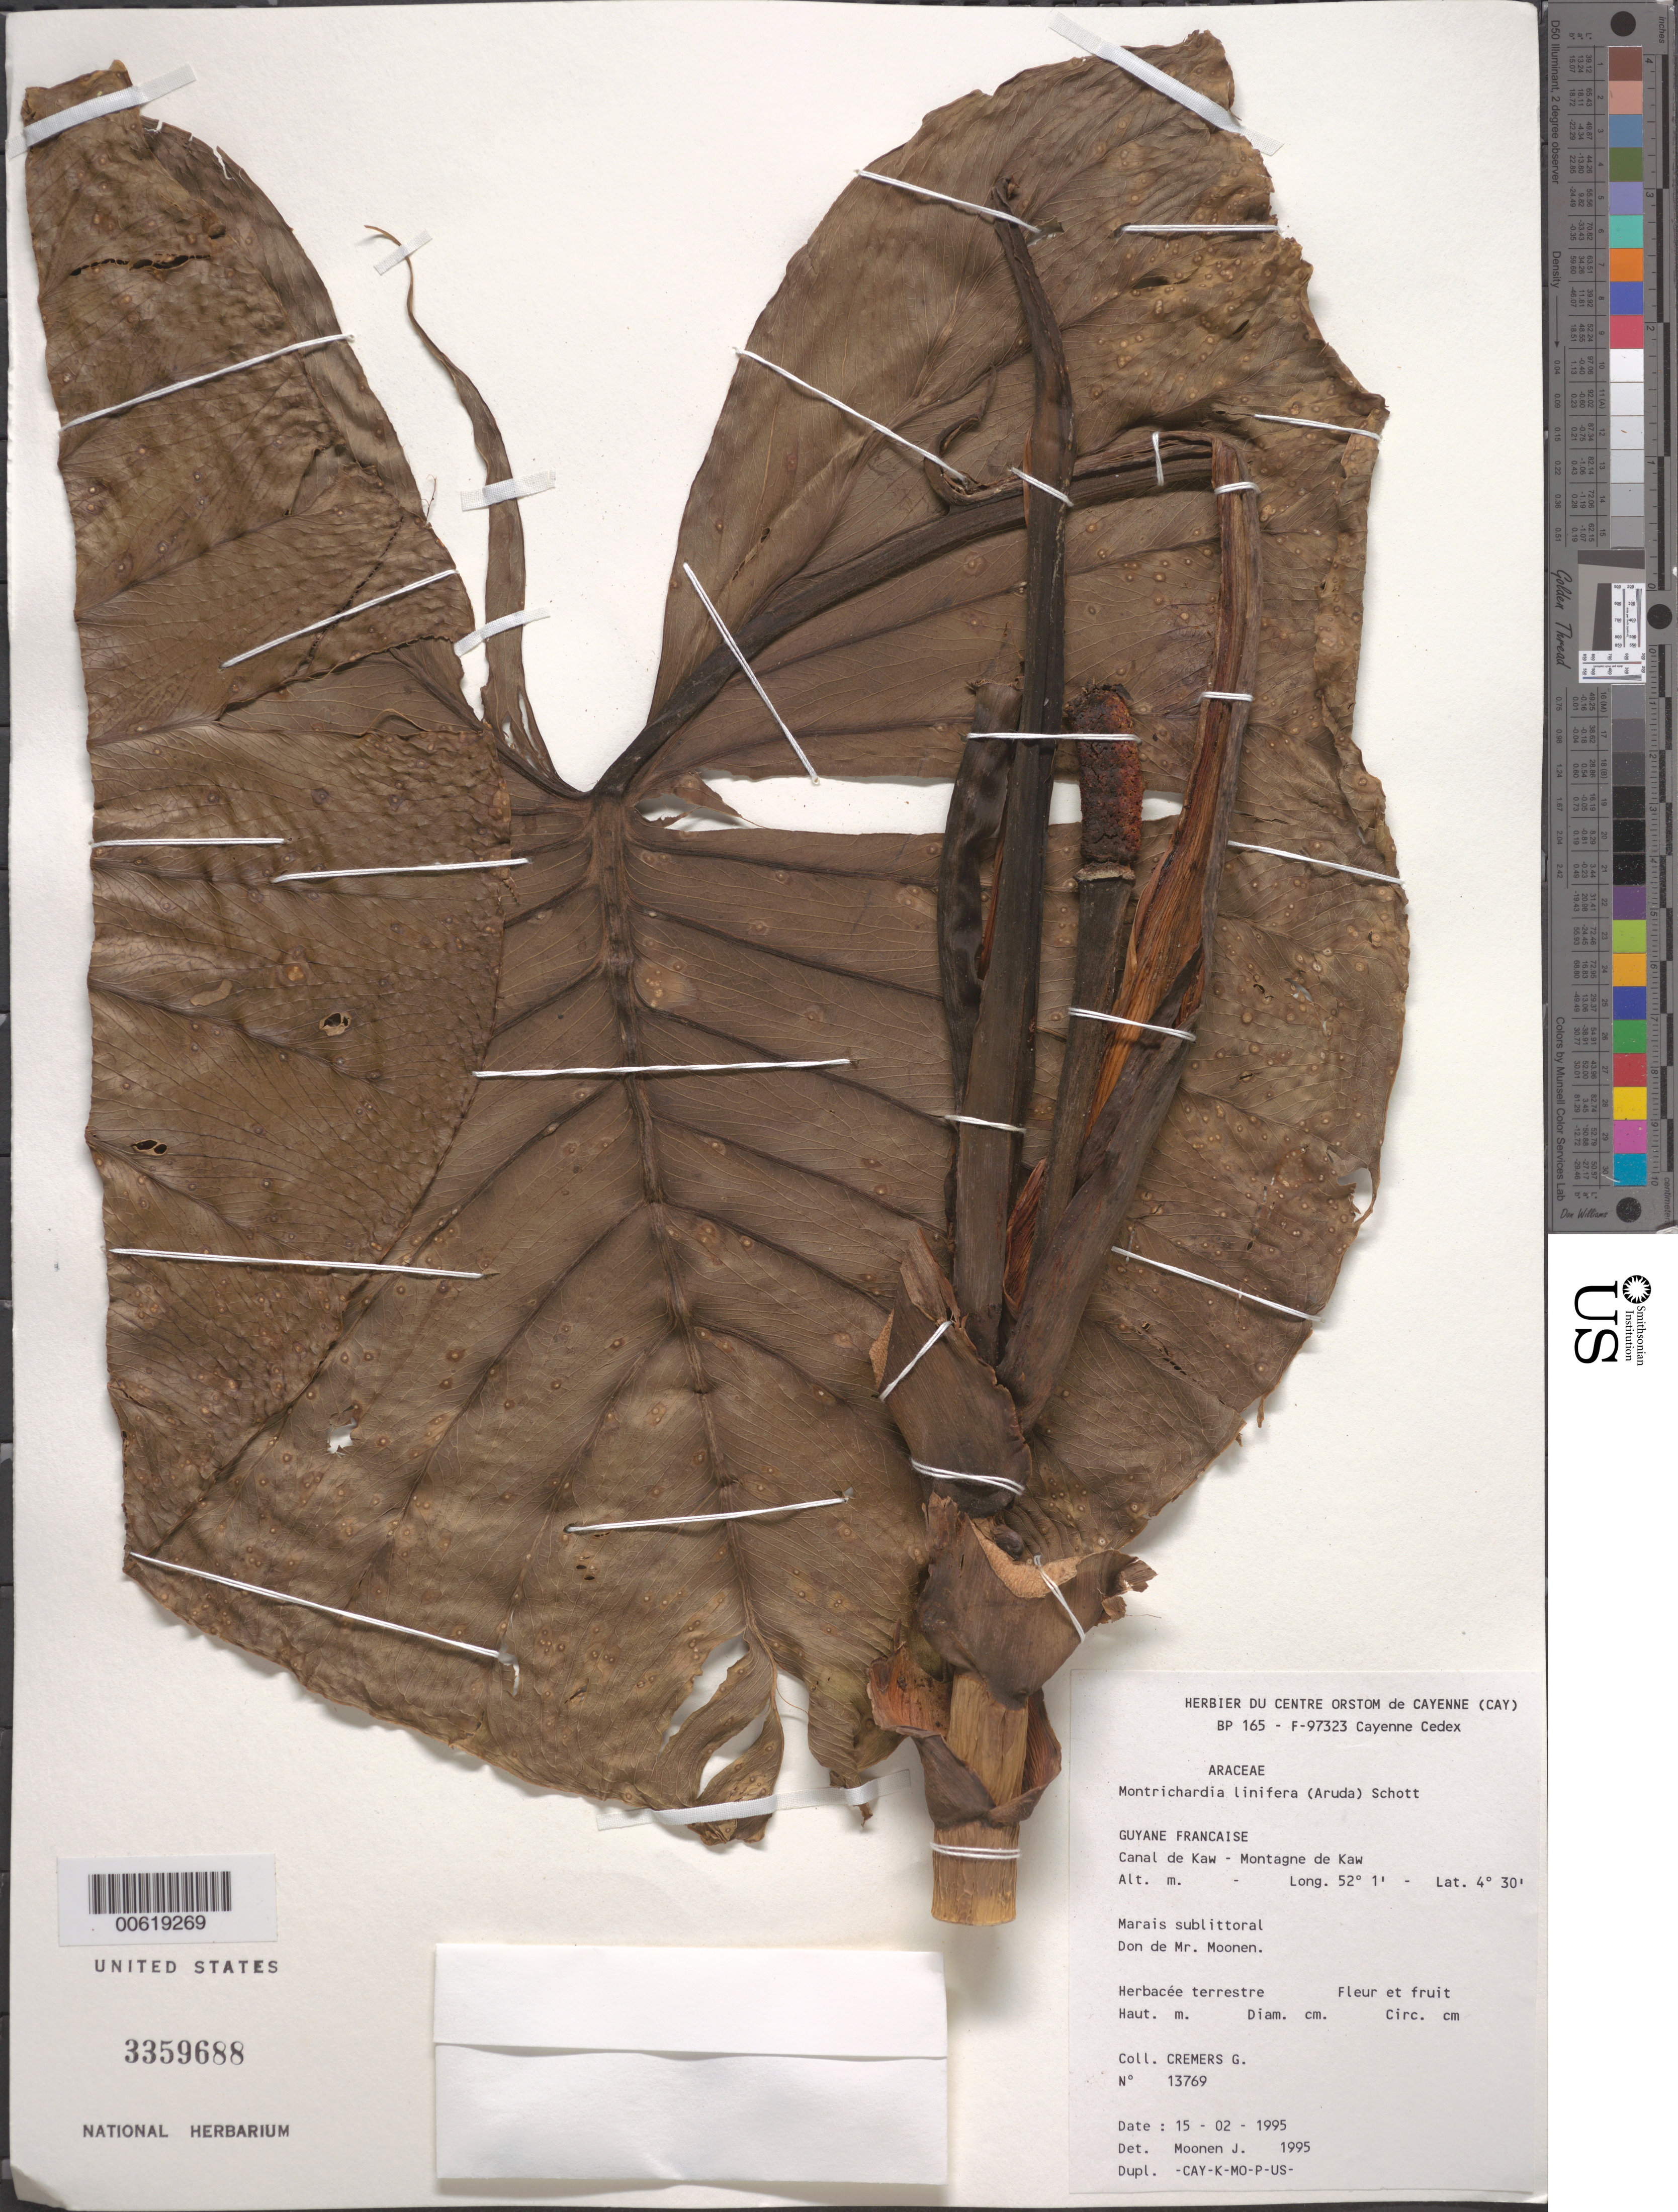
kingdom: Plantae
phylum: Tracheophyta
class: Liliopsida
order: Alismatales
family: Araceae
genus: Montrichardia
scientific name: Montrichardia linifera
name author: (Arruda) Schott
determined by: Moonen, J.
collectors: G. Cremers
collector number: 13769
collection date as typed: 15-Feb-95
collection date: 1995-02-15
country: French Guiana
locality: Montagne de Kaw, Canal de Kaw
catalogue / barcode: US 3359688